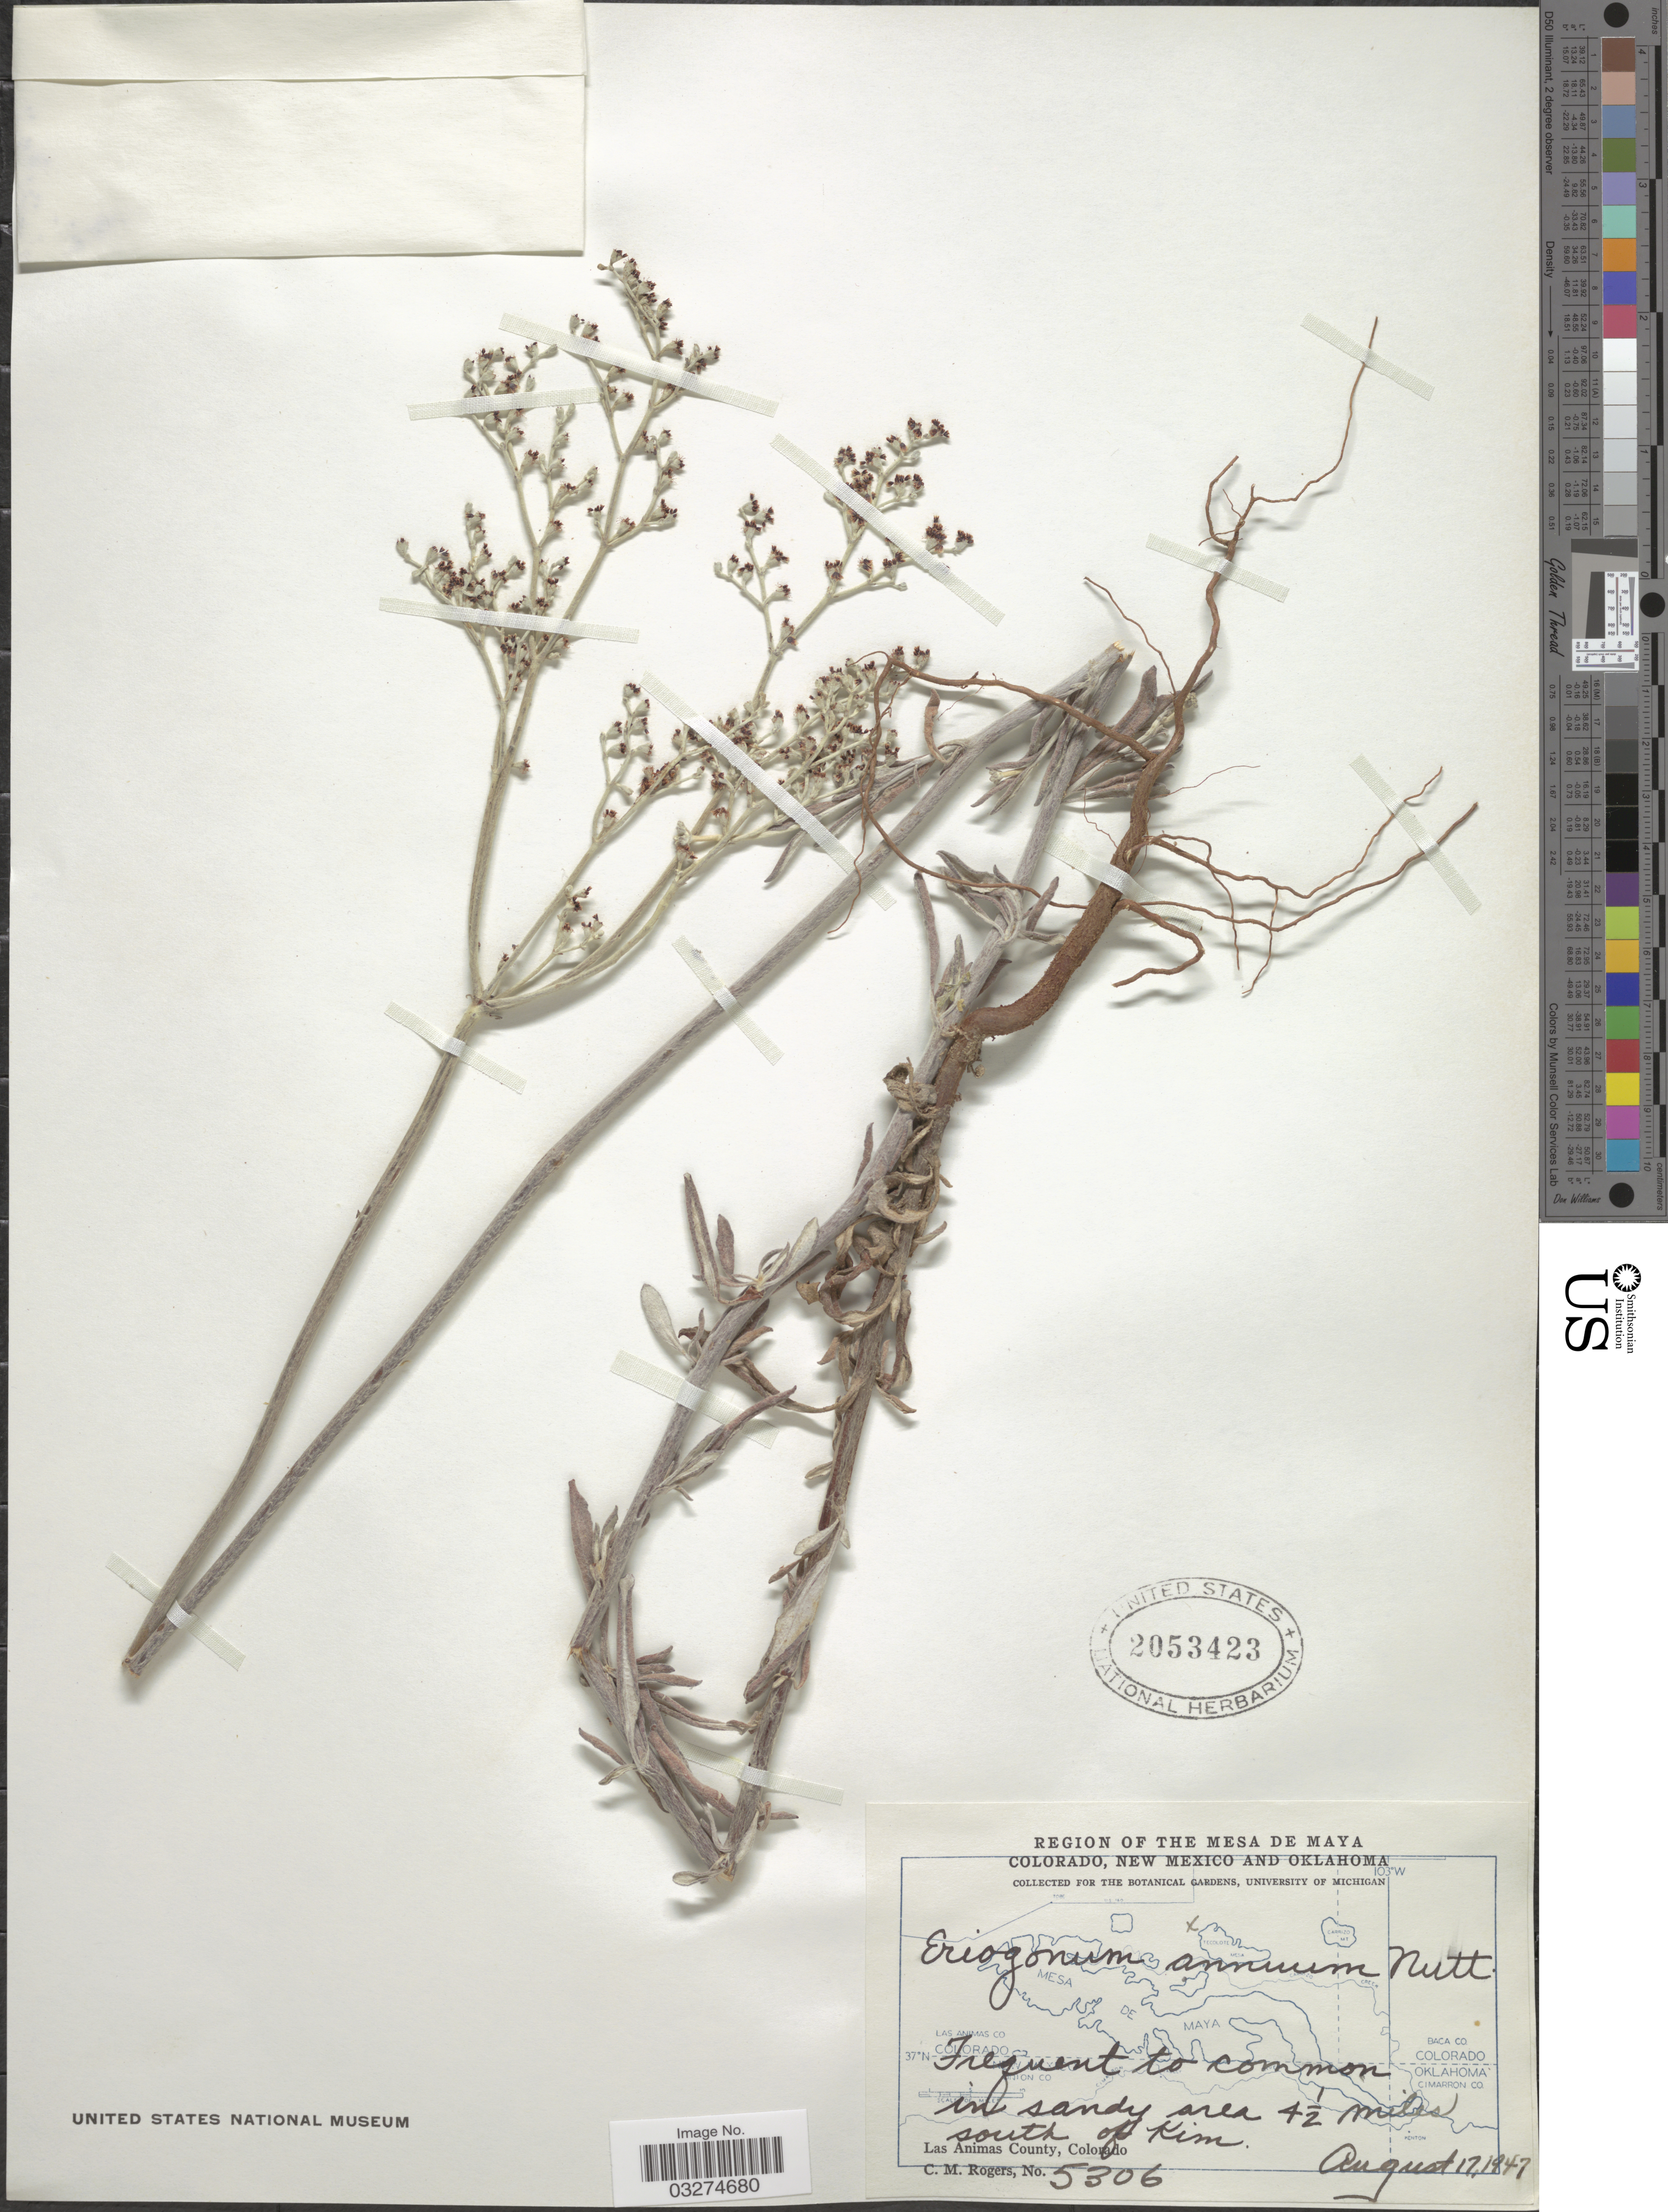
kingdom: Plantae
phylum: Tracheophyta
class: Magnoliopsida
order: Caryophyllales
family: Polygonaceae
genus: Eriogonum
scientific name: Eriogonum annuum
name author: Nutt.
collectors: C. M. Rogers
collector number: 5306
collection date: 1847-08-17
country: United States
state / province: Colorado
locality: In sandy area 4½ miles south of Kim. Las Animas County.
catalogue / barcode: US 2053423